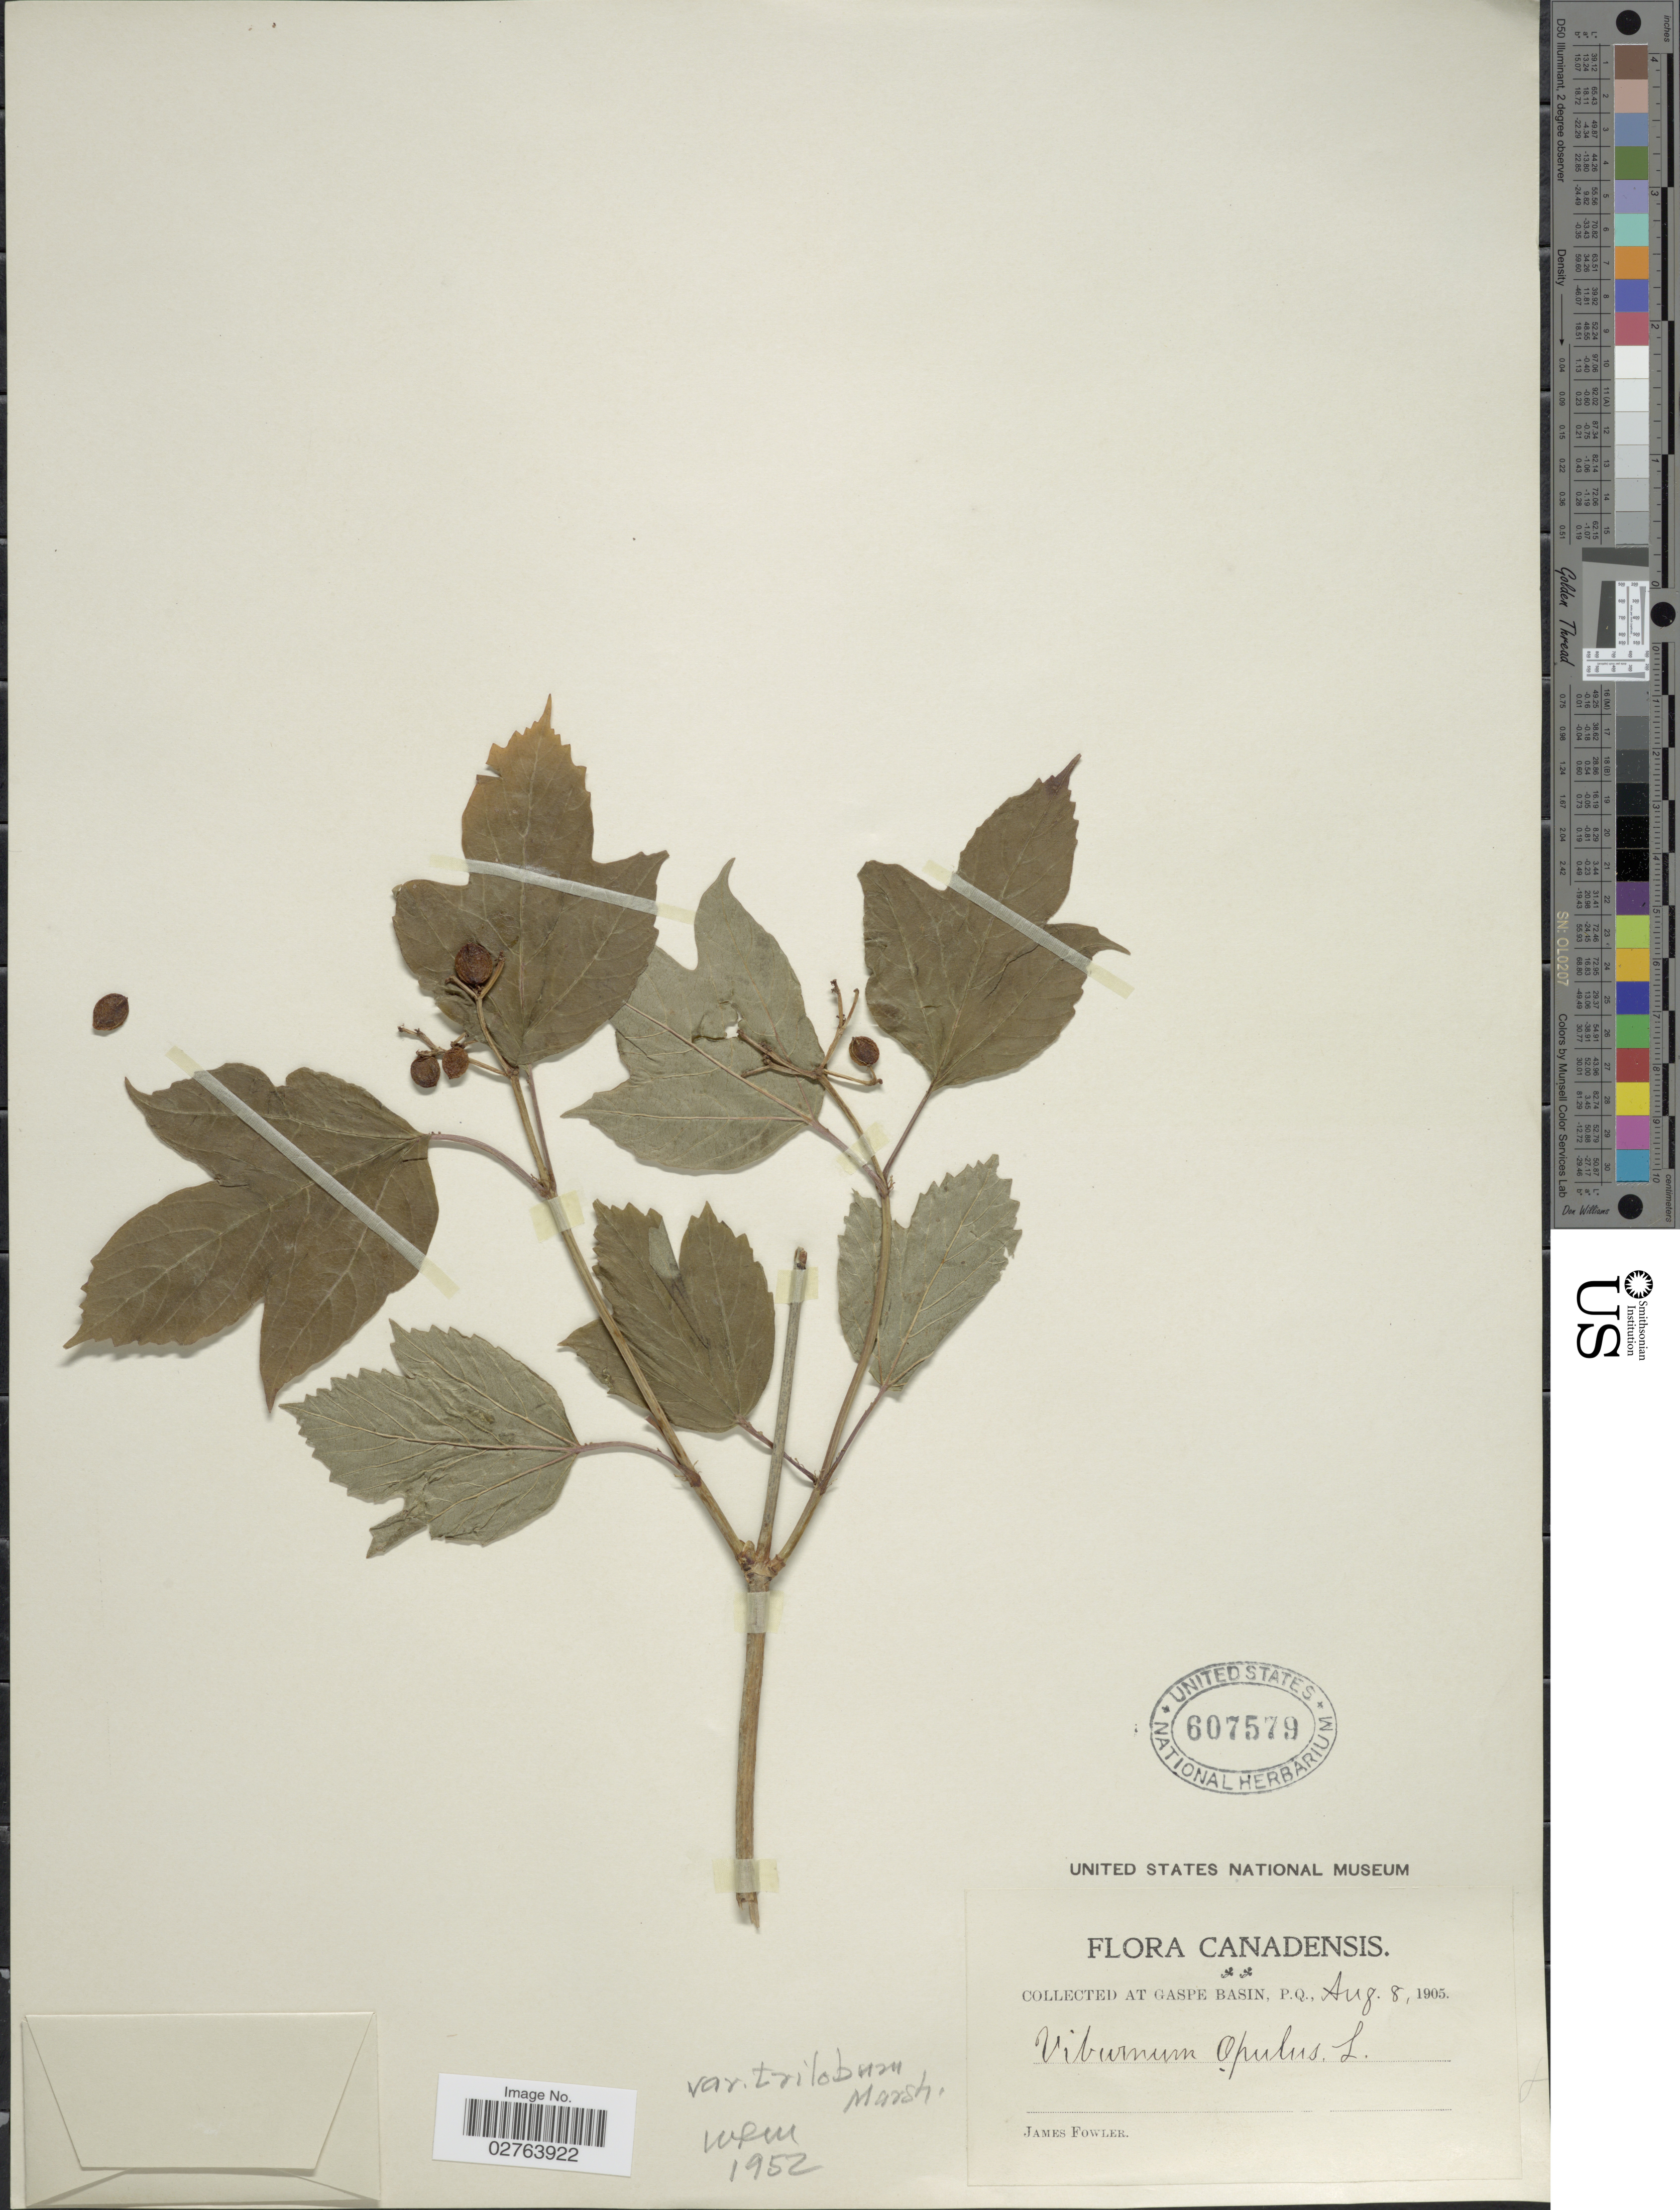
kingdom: Plantae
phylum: Tracheophyta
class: Magnoliopsida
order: Dipsacales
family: Viburnaceae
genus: Viburnum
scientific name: Viburnum opulus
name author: L.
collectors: J. P. Fowler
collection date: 1905-08-08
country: Canada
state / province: Quebec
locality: Gaspe Basin, P.Q.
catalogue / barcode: US 607579